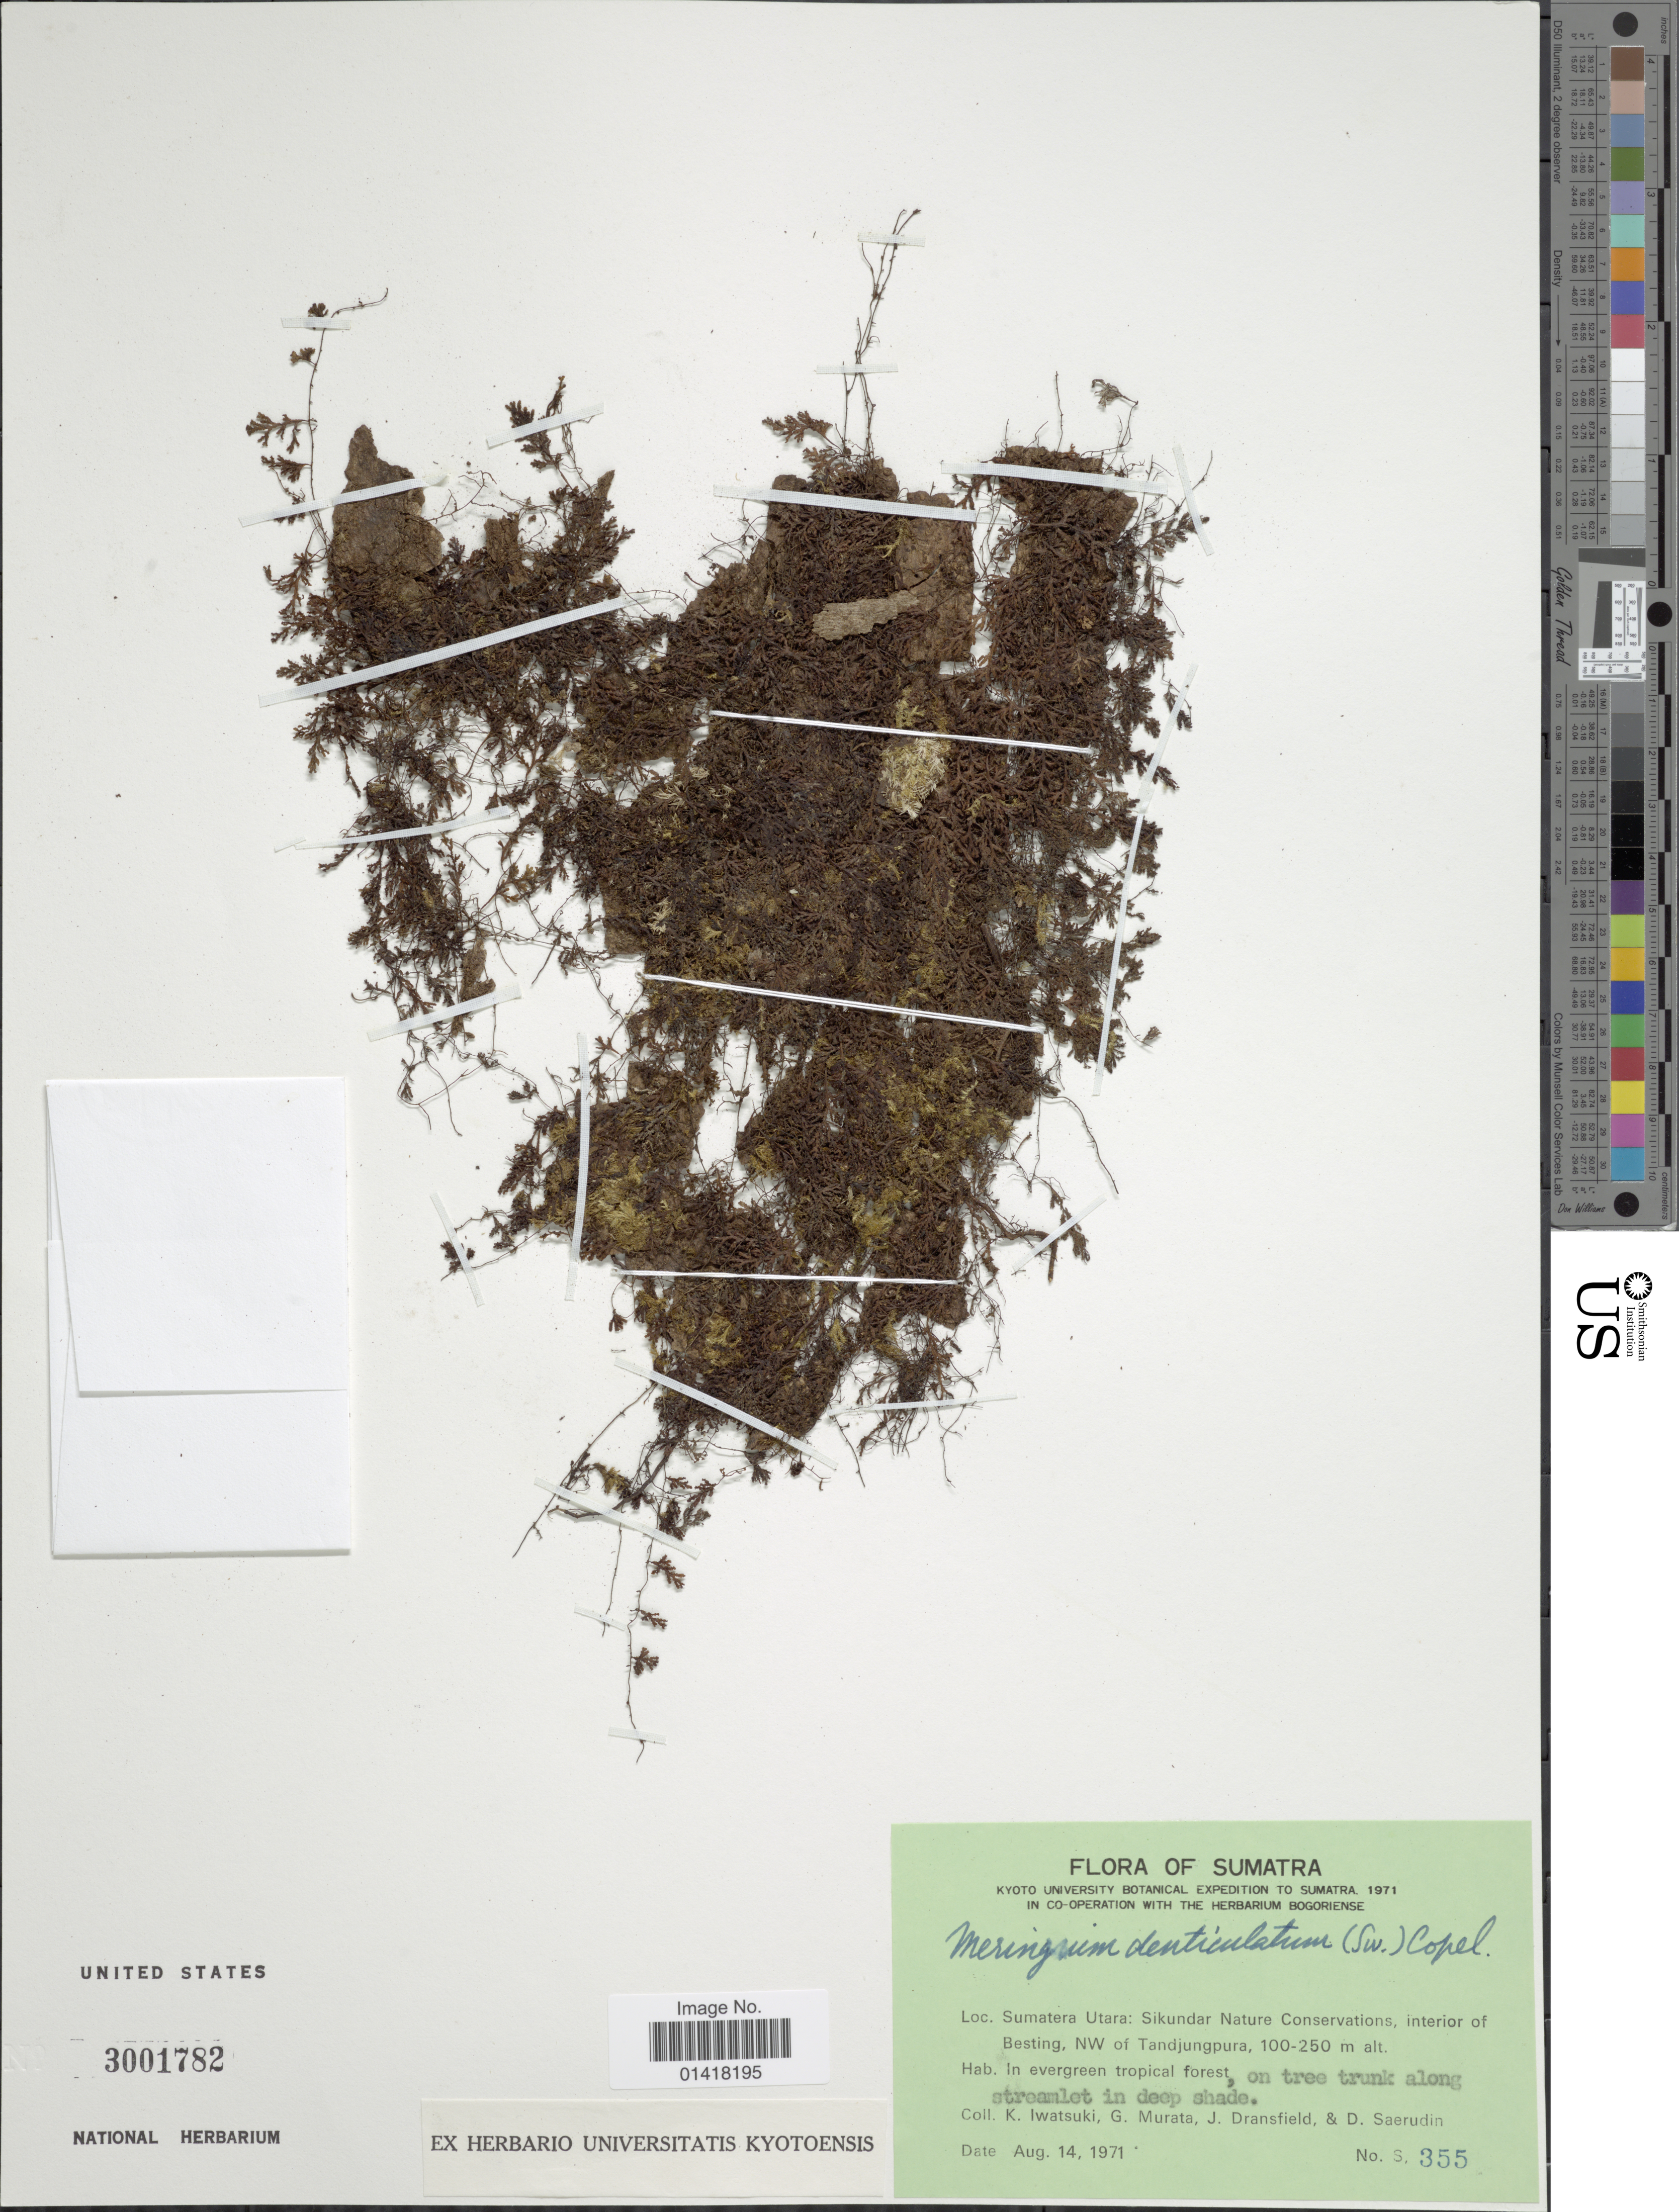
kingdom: Plantae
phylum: Tracheophyta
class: Polypodiopsida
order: Hymenophyllales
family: Hymenophyllaceae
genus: Hymenophyllum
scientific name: Hymenophyllum denticulatum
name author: Sw.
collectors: K. Iwatsuki, G. Murata, J. Dransfield & D. Saerudin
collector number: S 355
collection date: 1971-08-14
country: Indonesia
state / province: Sumatra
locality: Sumatra Utara: Sikundar Nature Conservations, interior of Besting, NW of Tandjungpura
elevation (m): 100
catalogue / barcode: US 3001782